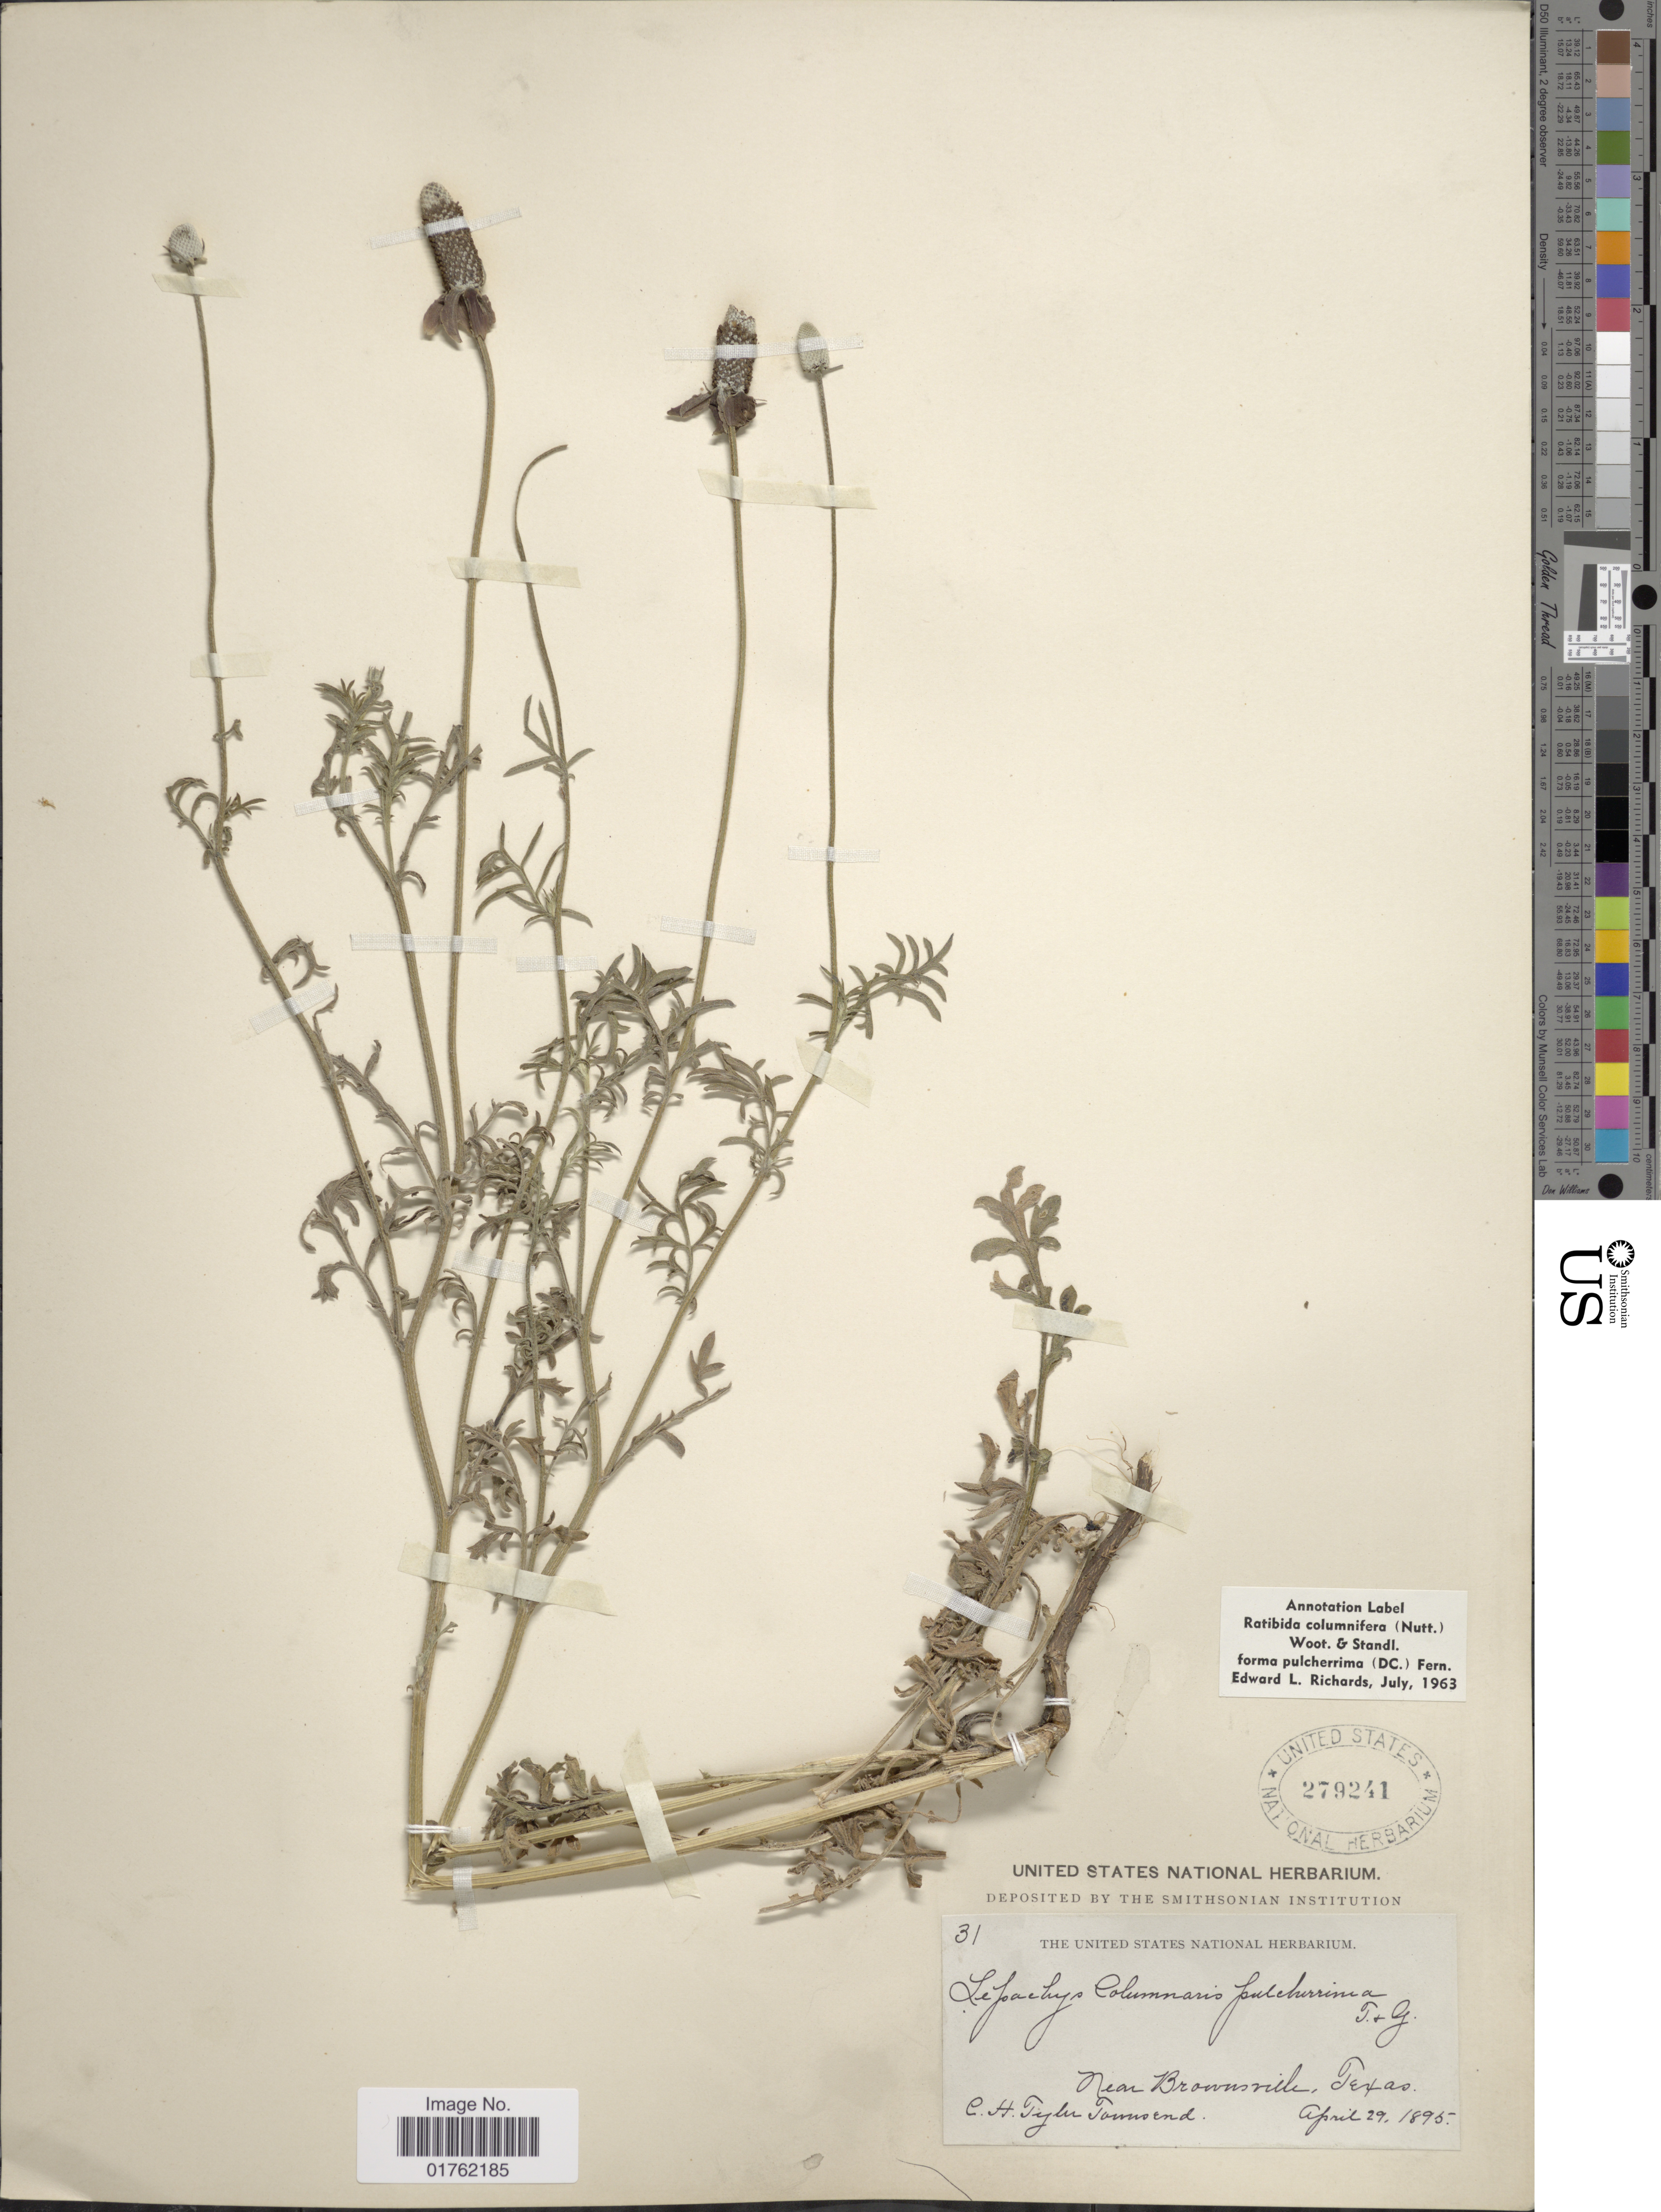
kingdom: Plantae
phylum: Tracheophyta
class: Magnoliopsida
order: Asterales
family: Asteraceae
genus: Ratibida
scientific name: Ratibida columnaris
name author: (Pursh) D. Don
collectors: E. Townsend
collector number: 31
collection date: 1895-04-29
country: United States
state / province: Texas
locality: Near Brownsville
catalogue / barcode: US 279241